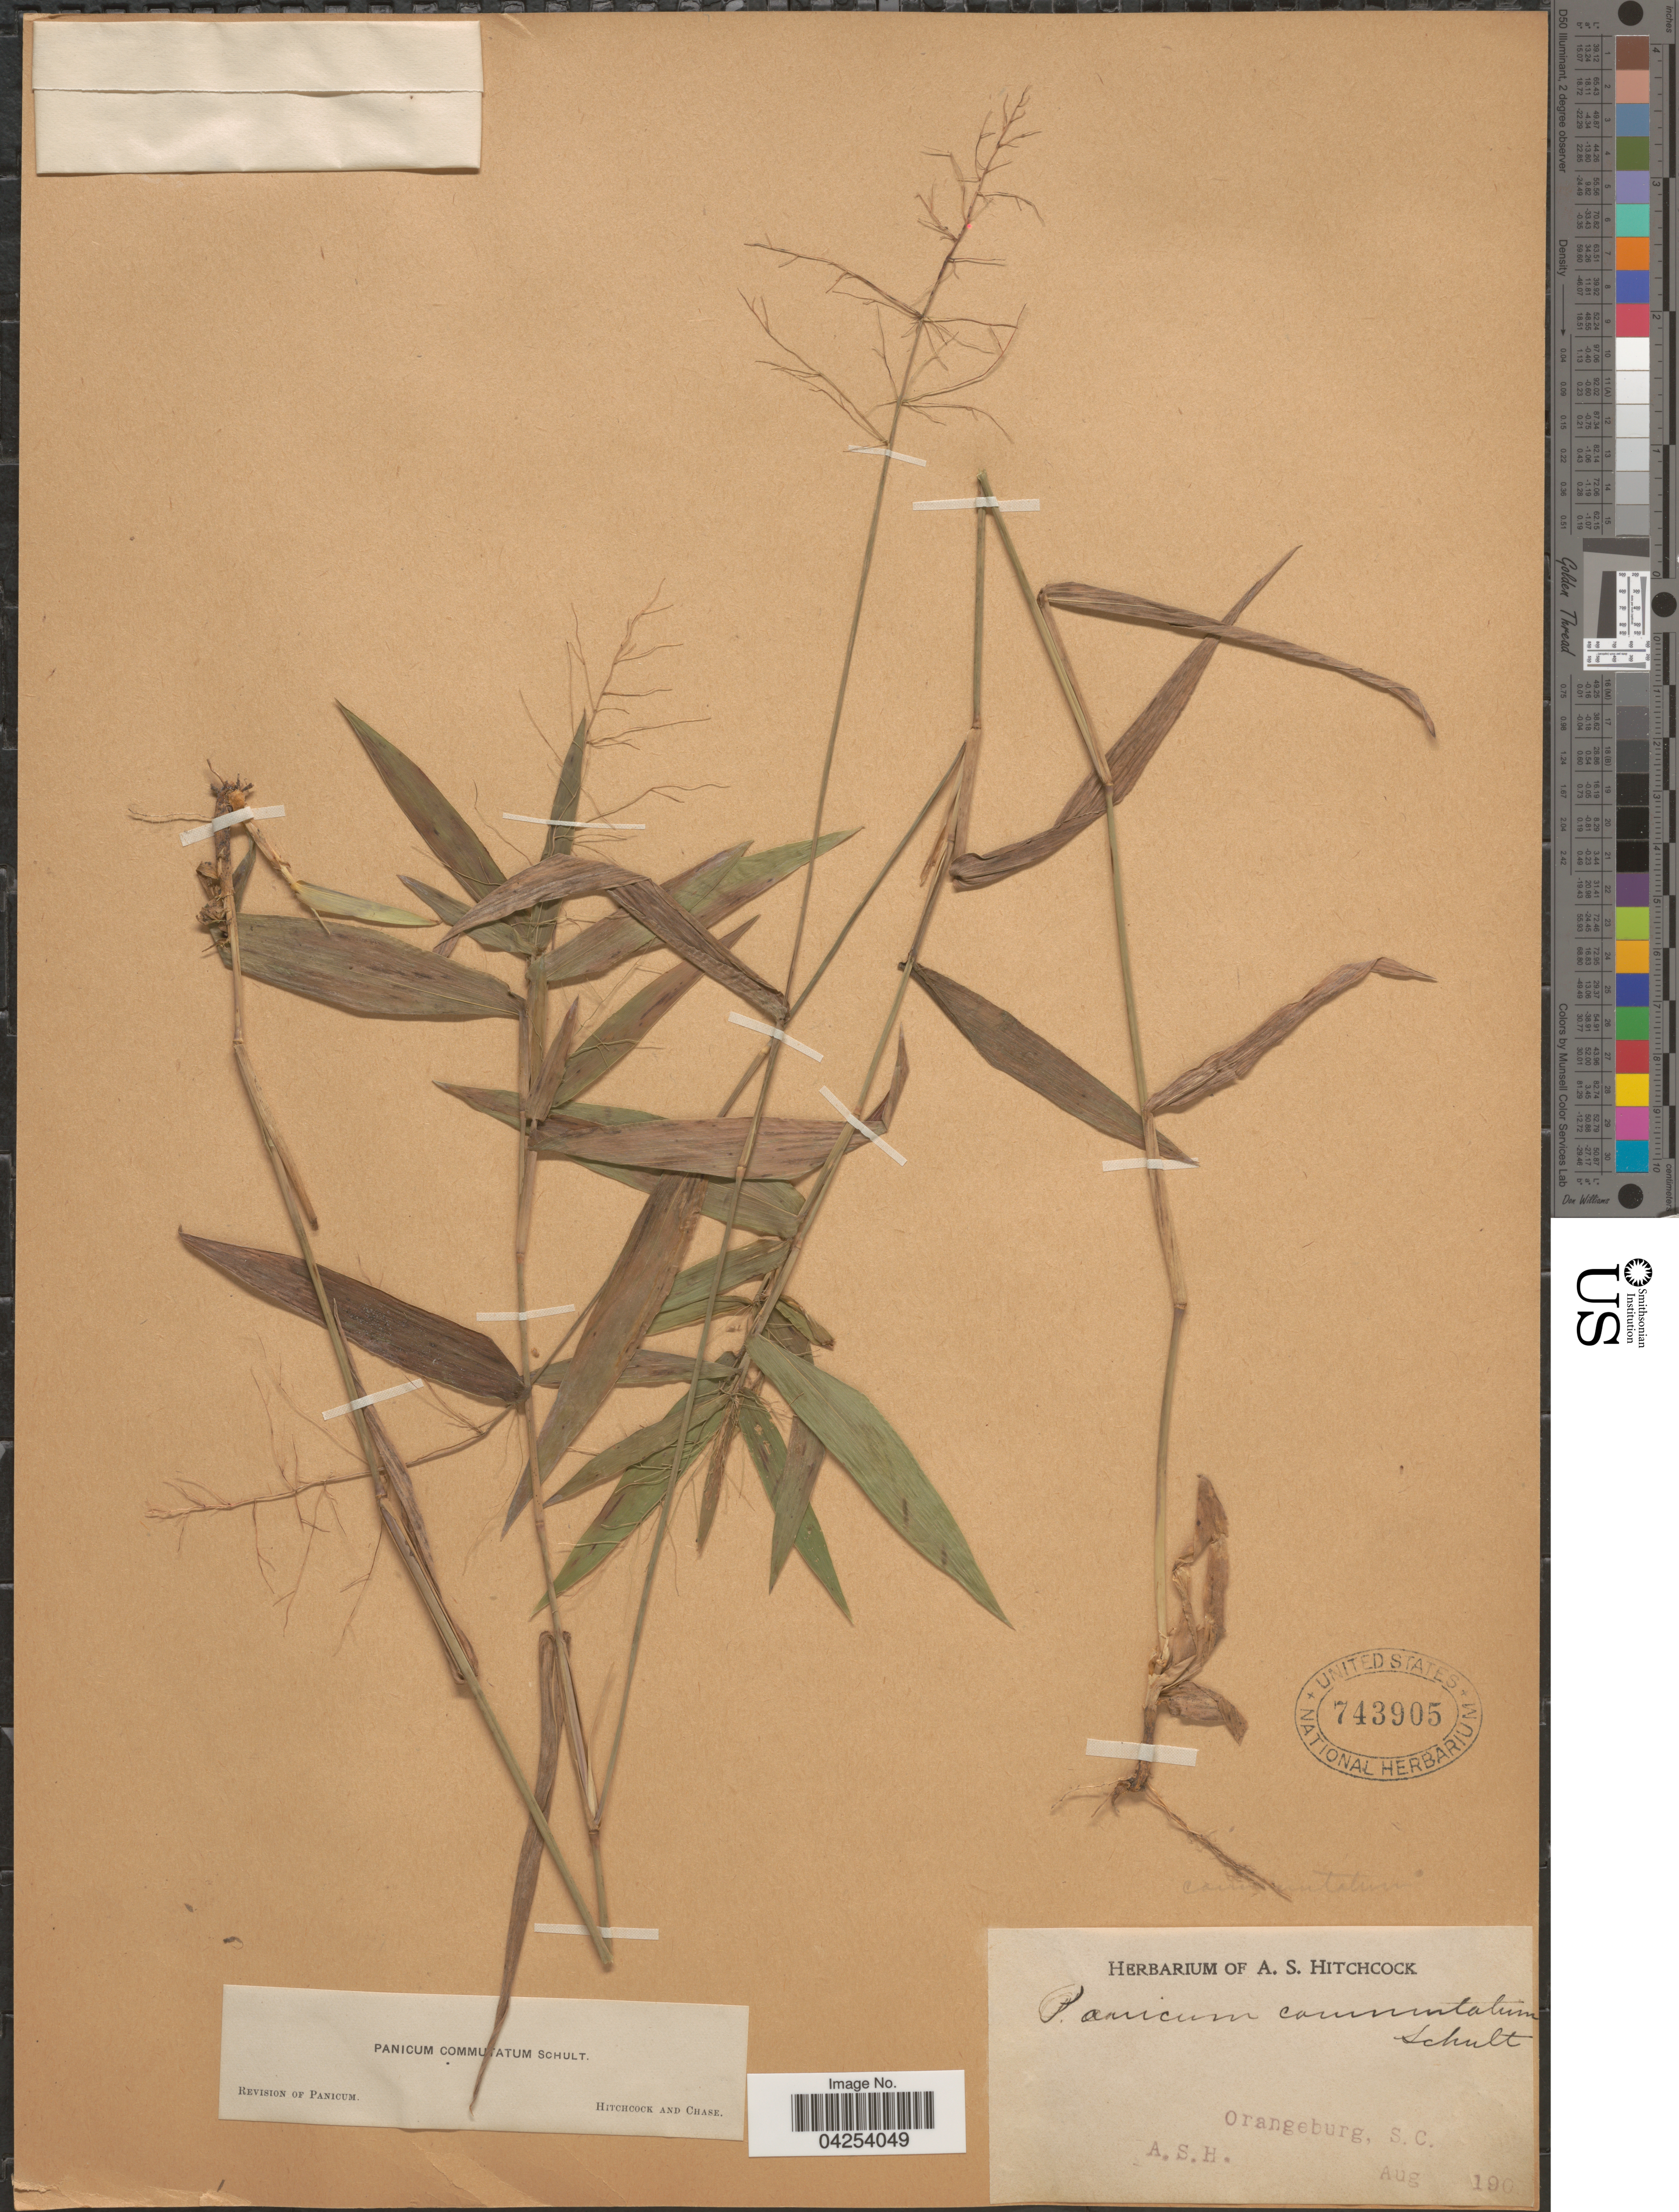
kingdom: Plantae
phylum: Tracheophyta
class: Liliopsida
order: Poales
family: Poaceae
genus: Dichanthelium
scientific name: Dichanthelium commutatum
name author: (Schult.) Gould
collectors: A. S. Hitchcock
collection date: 1901-08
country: United States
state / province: South Carolina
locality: Orangeburg.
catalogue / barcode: US 743905